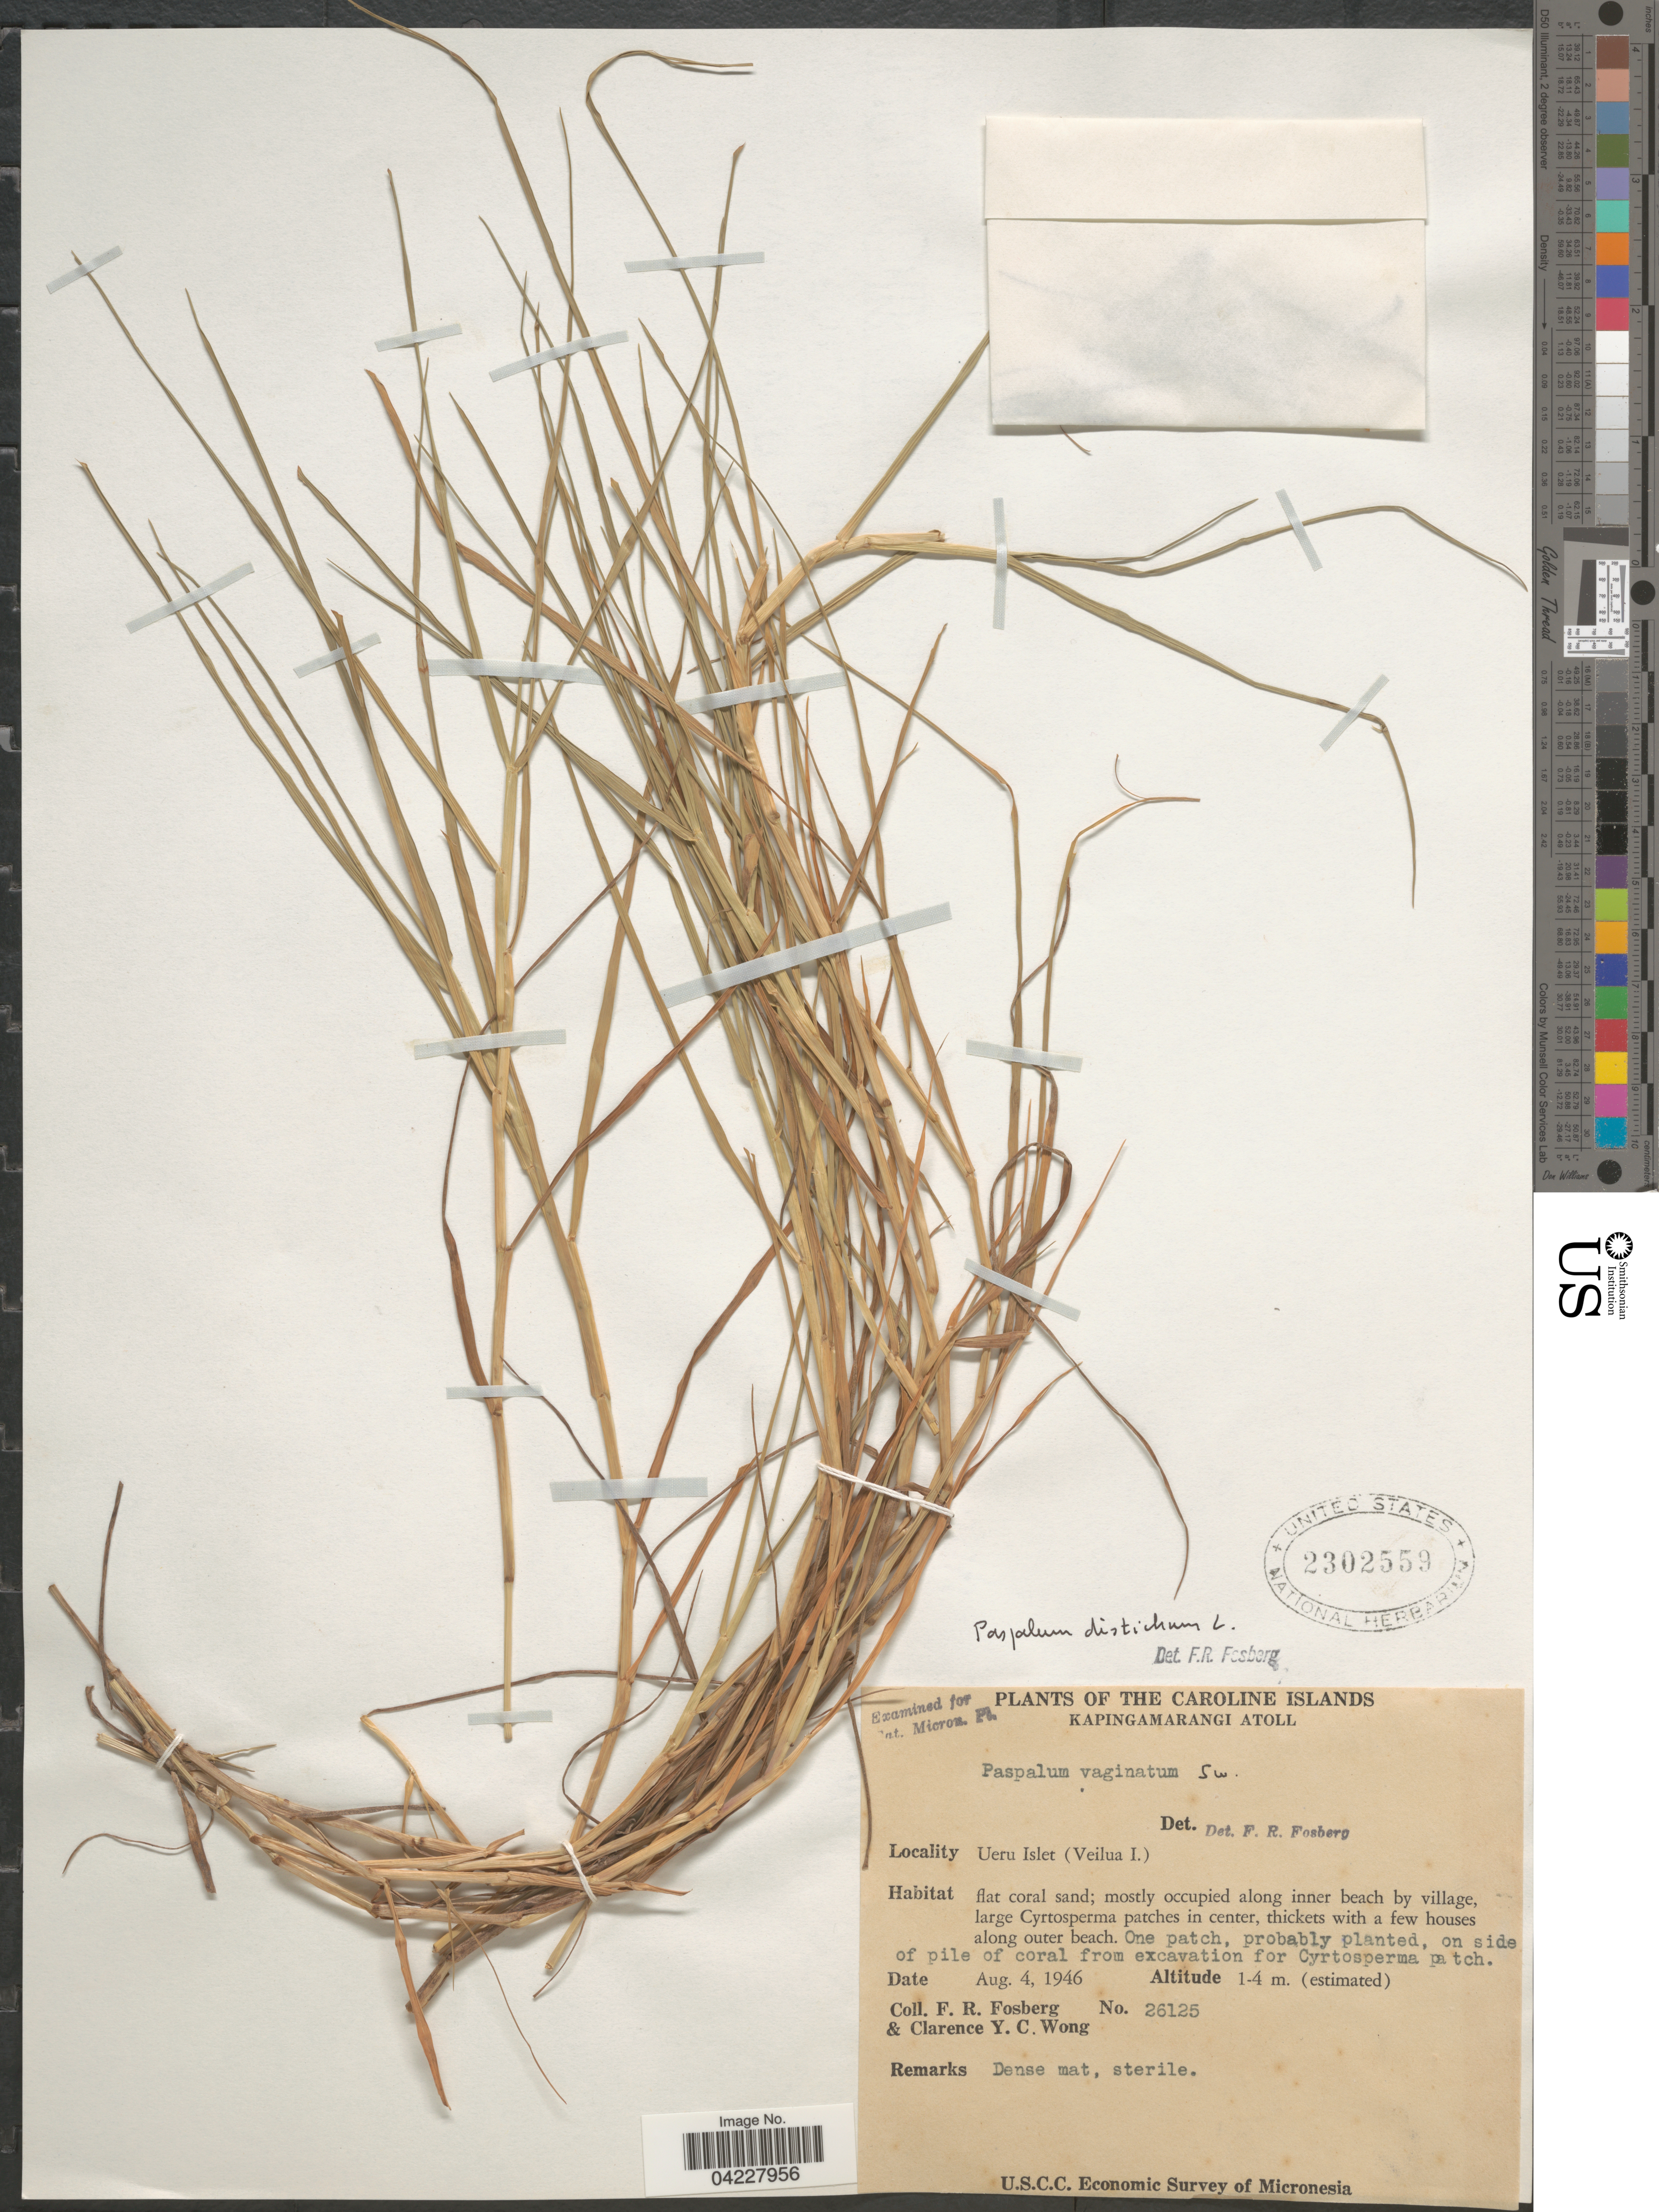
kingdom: Plantae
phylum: Tracheophyta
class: Liliopsida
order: Poales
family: Poaceae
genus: Paspalum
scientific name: Paspalum distichum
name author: L.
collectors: F. R. Fosberg & C. Y. C. Wong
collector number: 26125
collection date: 1946-08-04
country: Micronesia, Federated States of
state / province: Pohnpei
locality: The Caroline Islands. Kapingamarangi Atoll. Ueru Islet (Veilua I.). U.S.C.C. Economic Survey of Micronesia.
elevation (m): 1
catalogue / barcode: US 2302559